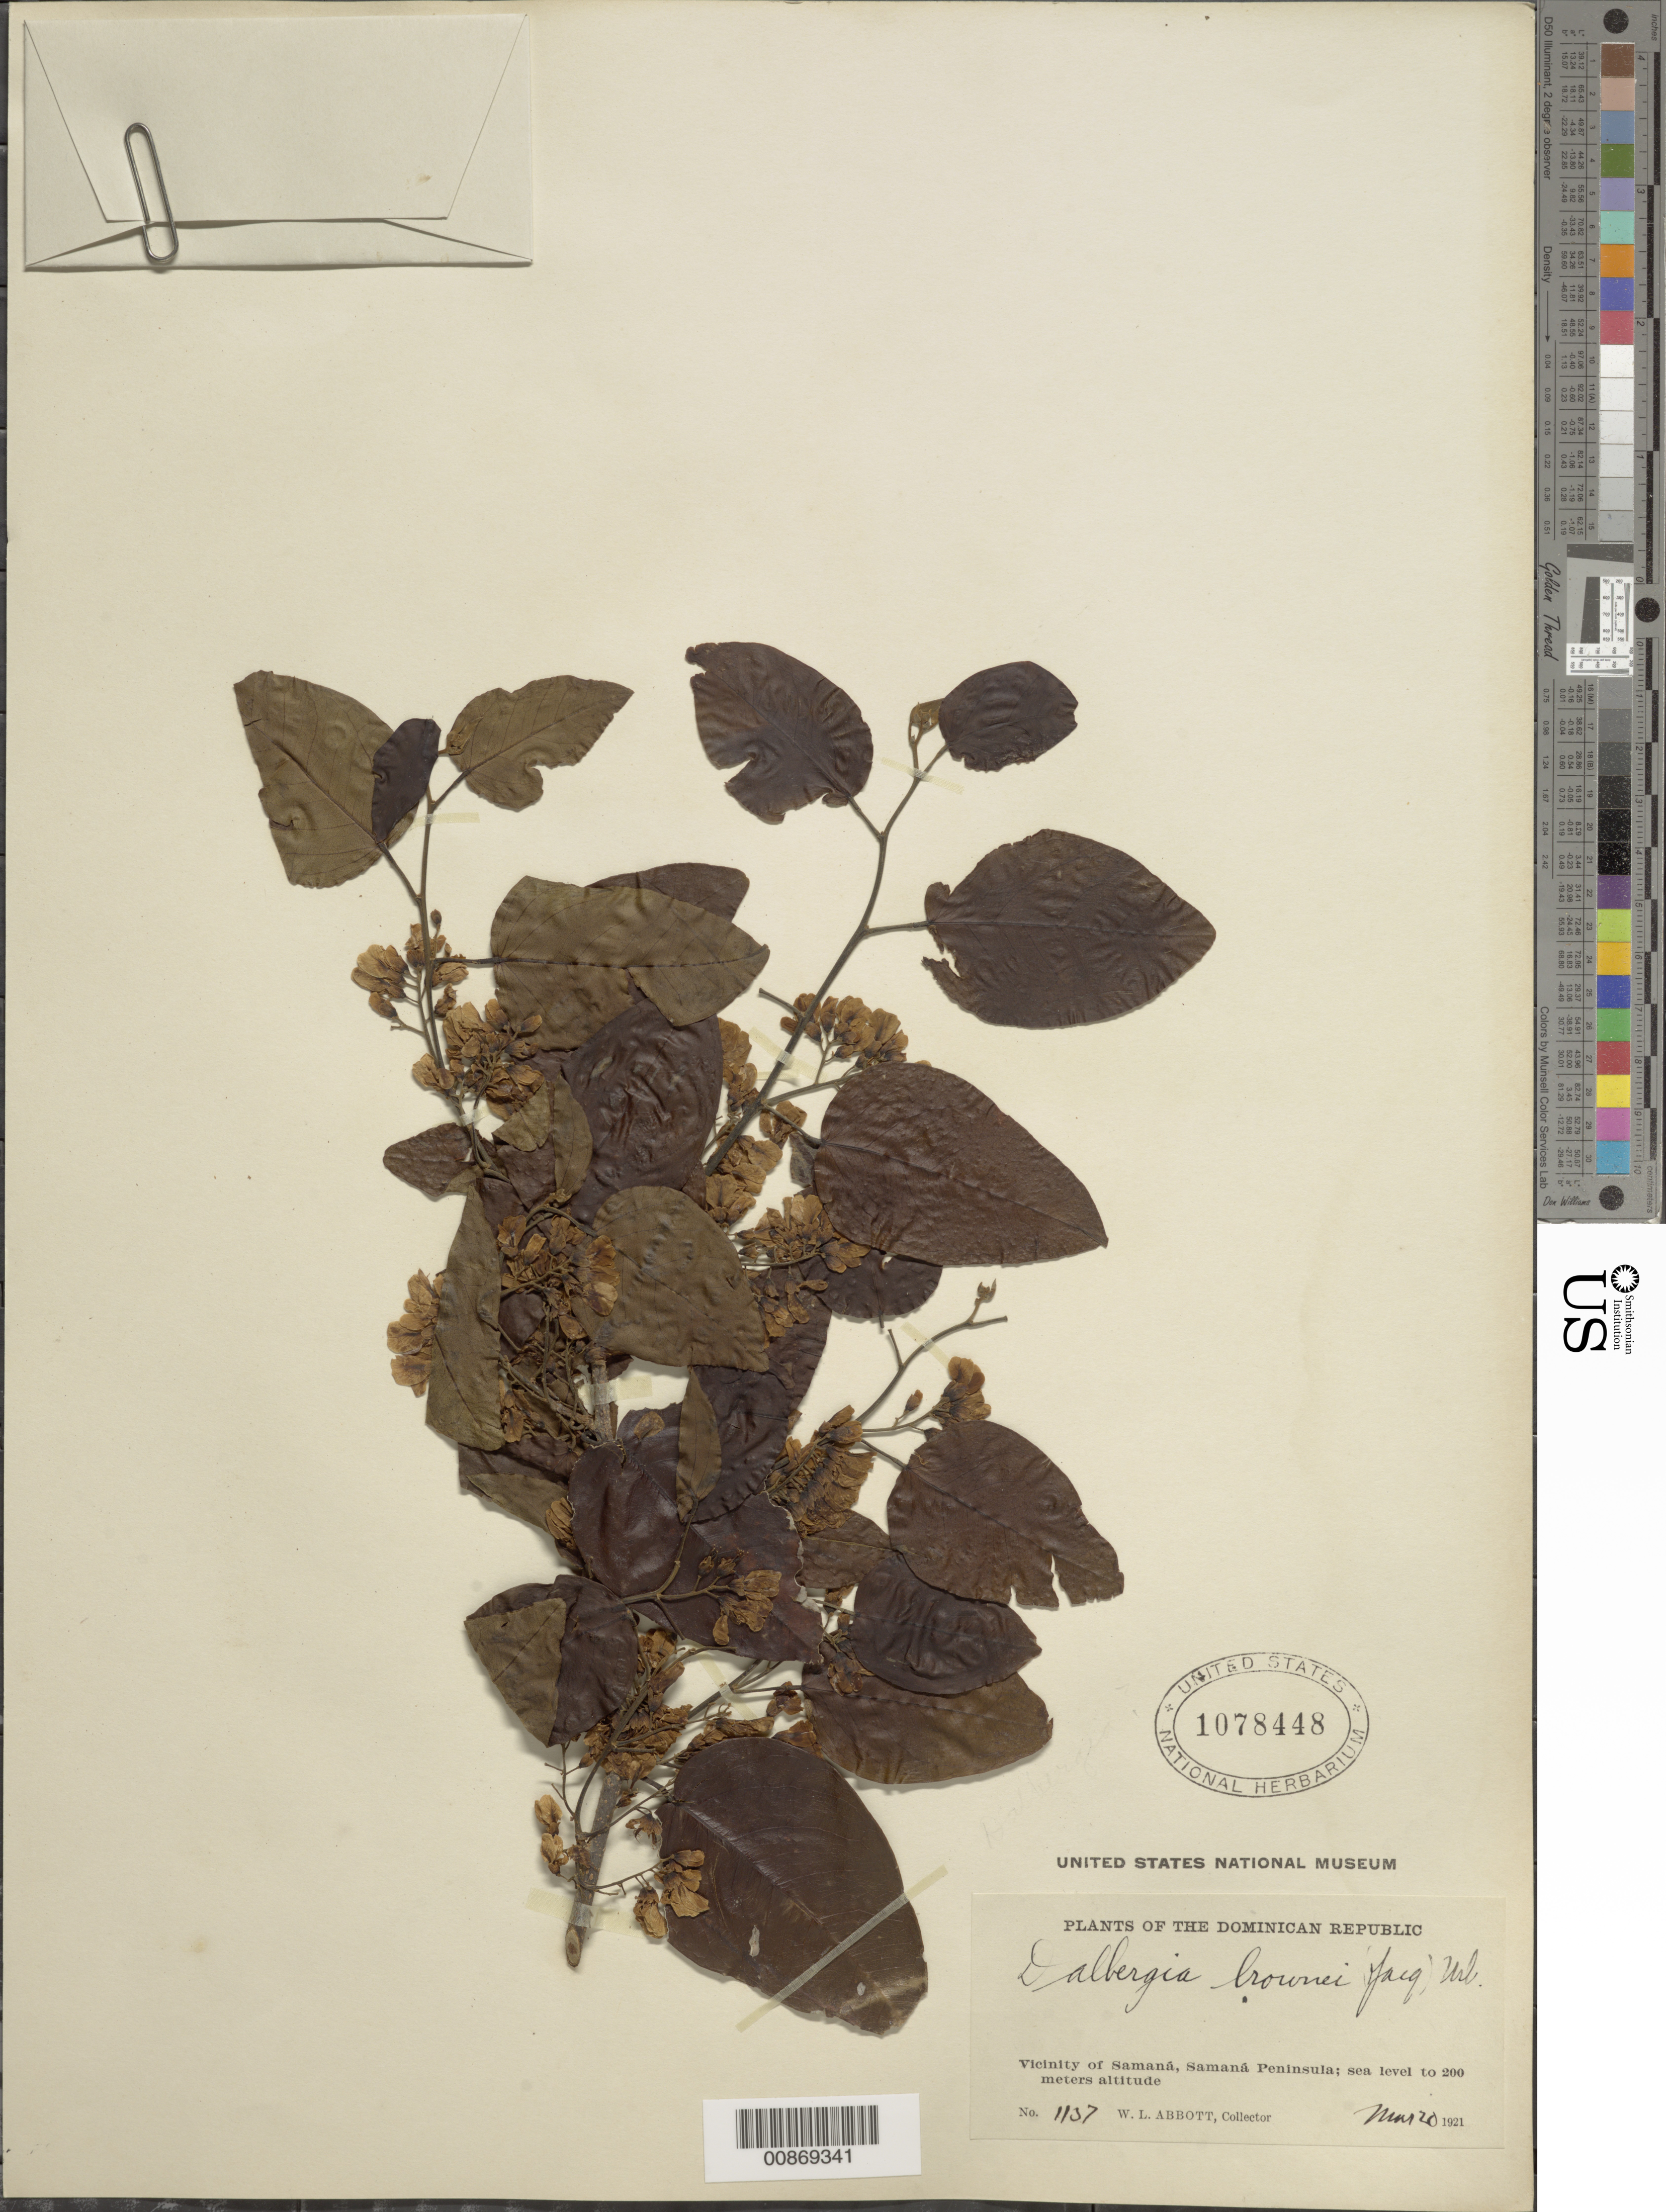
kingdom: Plantae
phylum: Tracheophyta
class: Magnoliopsida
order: Fabales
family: Fabaceae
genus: Dalbergia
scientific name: Dalbergia brownei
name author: (Jacq.) Schinz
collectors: W. L. Abbott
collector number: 1137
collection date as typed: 20 Mar 1921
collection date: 1921-03-20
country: Dominican Republic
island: Hispaniola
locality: Vicinity of Samaná, Samaná Peninsula.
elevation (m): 0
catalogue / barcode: US 1078448